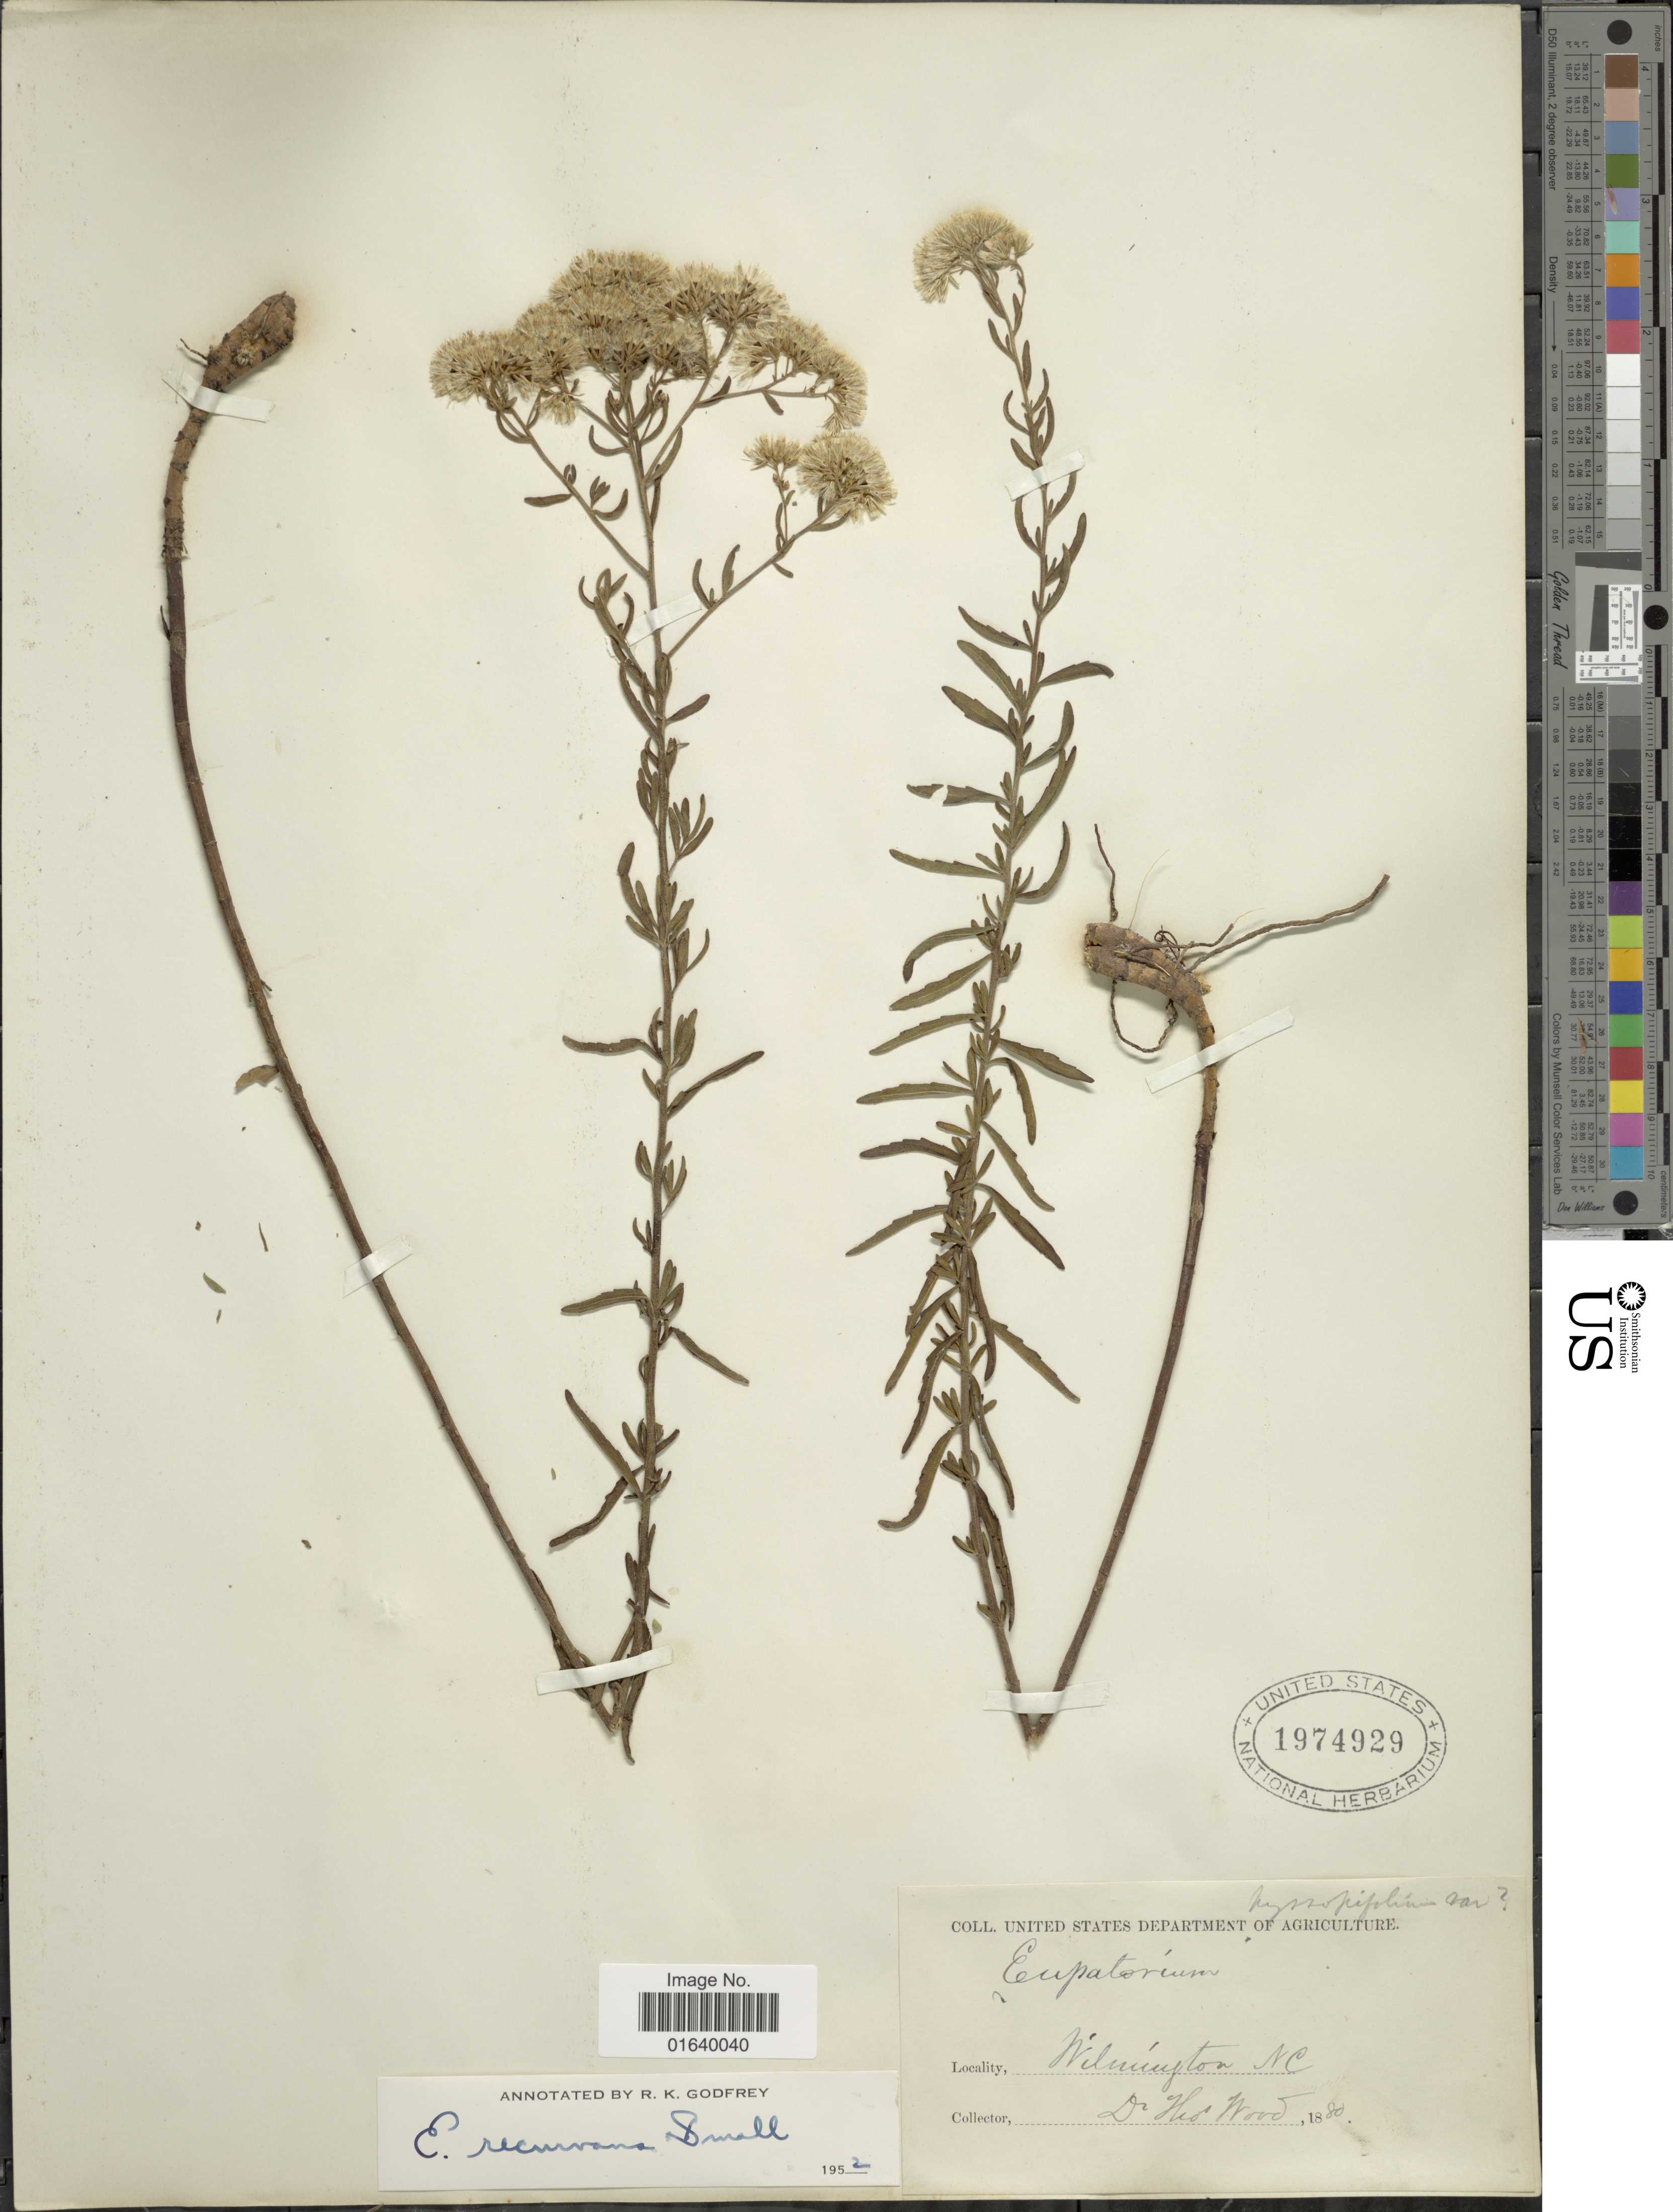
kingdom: Plantae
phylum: Tracheophyta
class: Magnoliopsida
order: Asterales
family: Asteraceae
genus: Eupatorium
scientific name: Eupatorium recurvans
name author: Small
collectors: T. F. Wood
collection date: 1880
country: United States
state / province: North Carolina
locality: Wilmington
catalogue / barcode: US 1974929